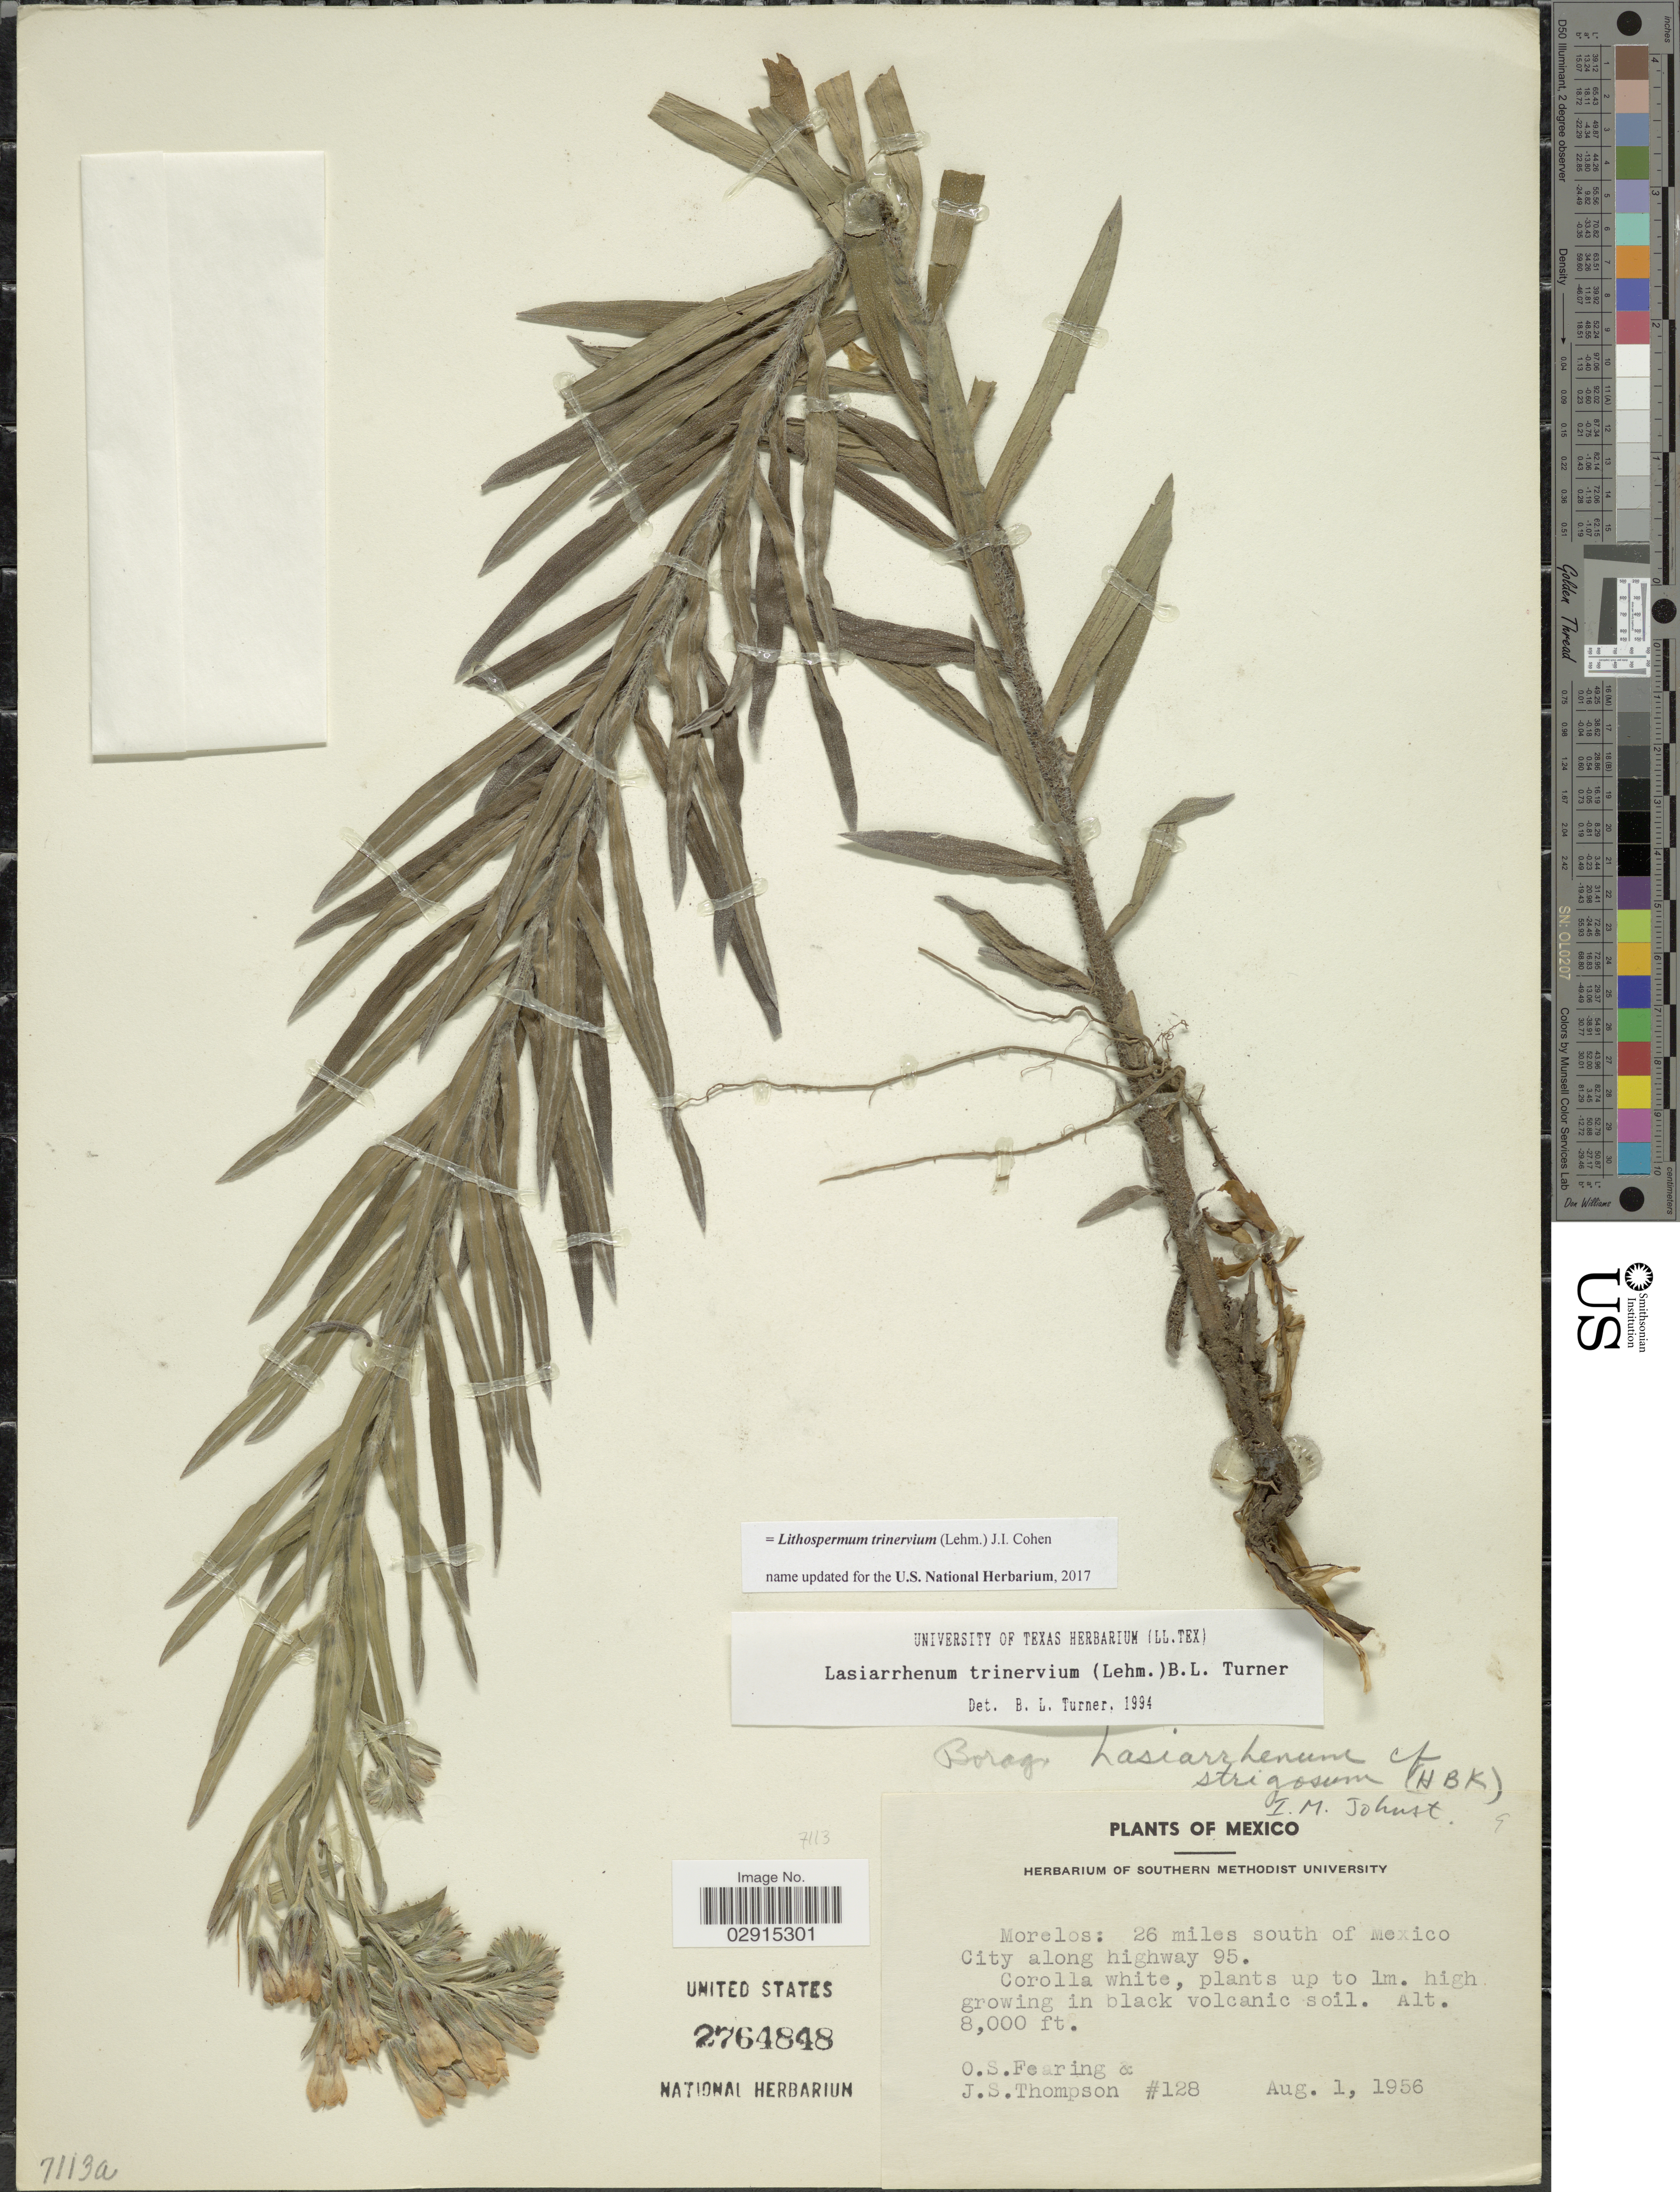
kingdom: Plantae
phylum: Tracheophyta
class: Magnoliopsida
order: Boraginales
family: Boraginaceae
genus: Lithospermum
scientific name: Lithospermum trinervium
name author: (Lehm.) J.I. Cohen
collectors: O. S. Fearing & J. S. Thompson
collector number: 128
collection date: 1956-08-01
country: Mexico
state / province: Morelos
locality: Morelos: 26 miles south of Mexico City along highway 95.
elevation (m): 2438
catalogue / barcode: US 2764848